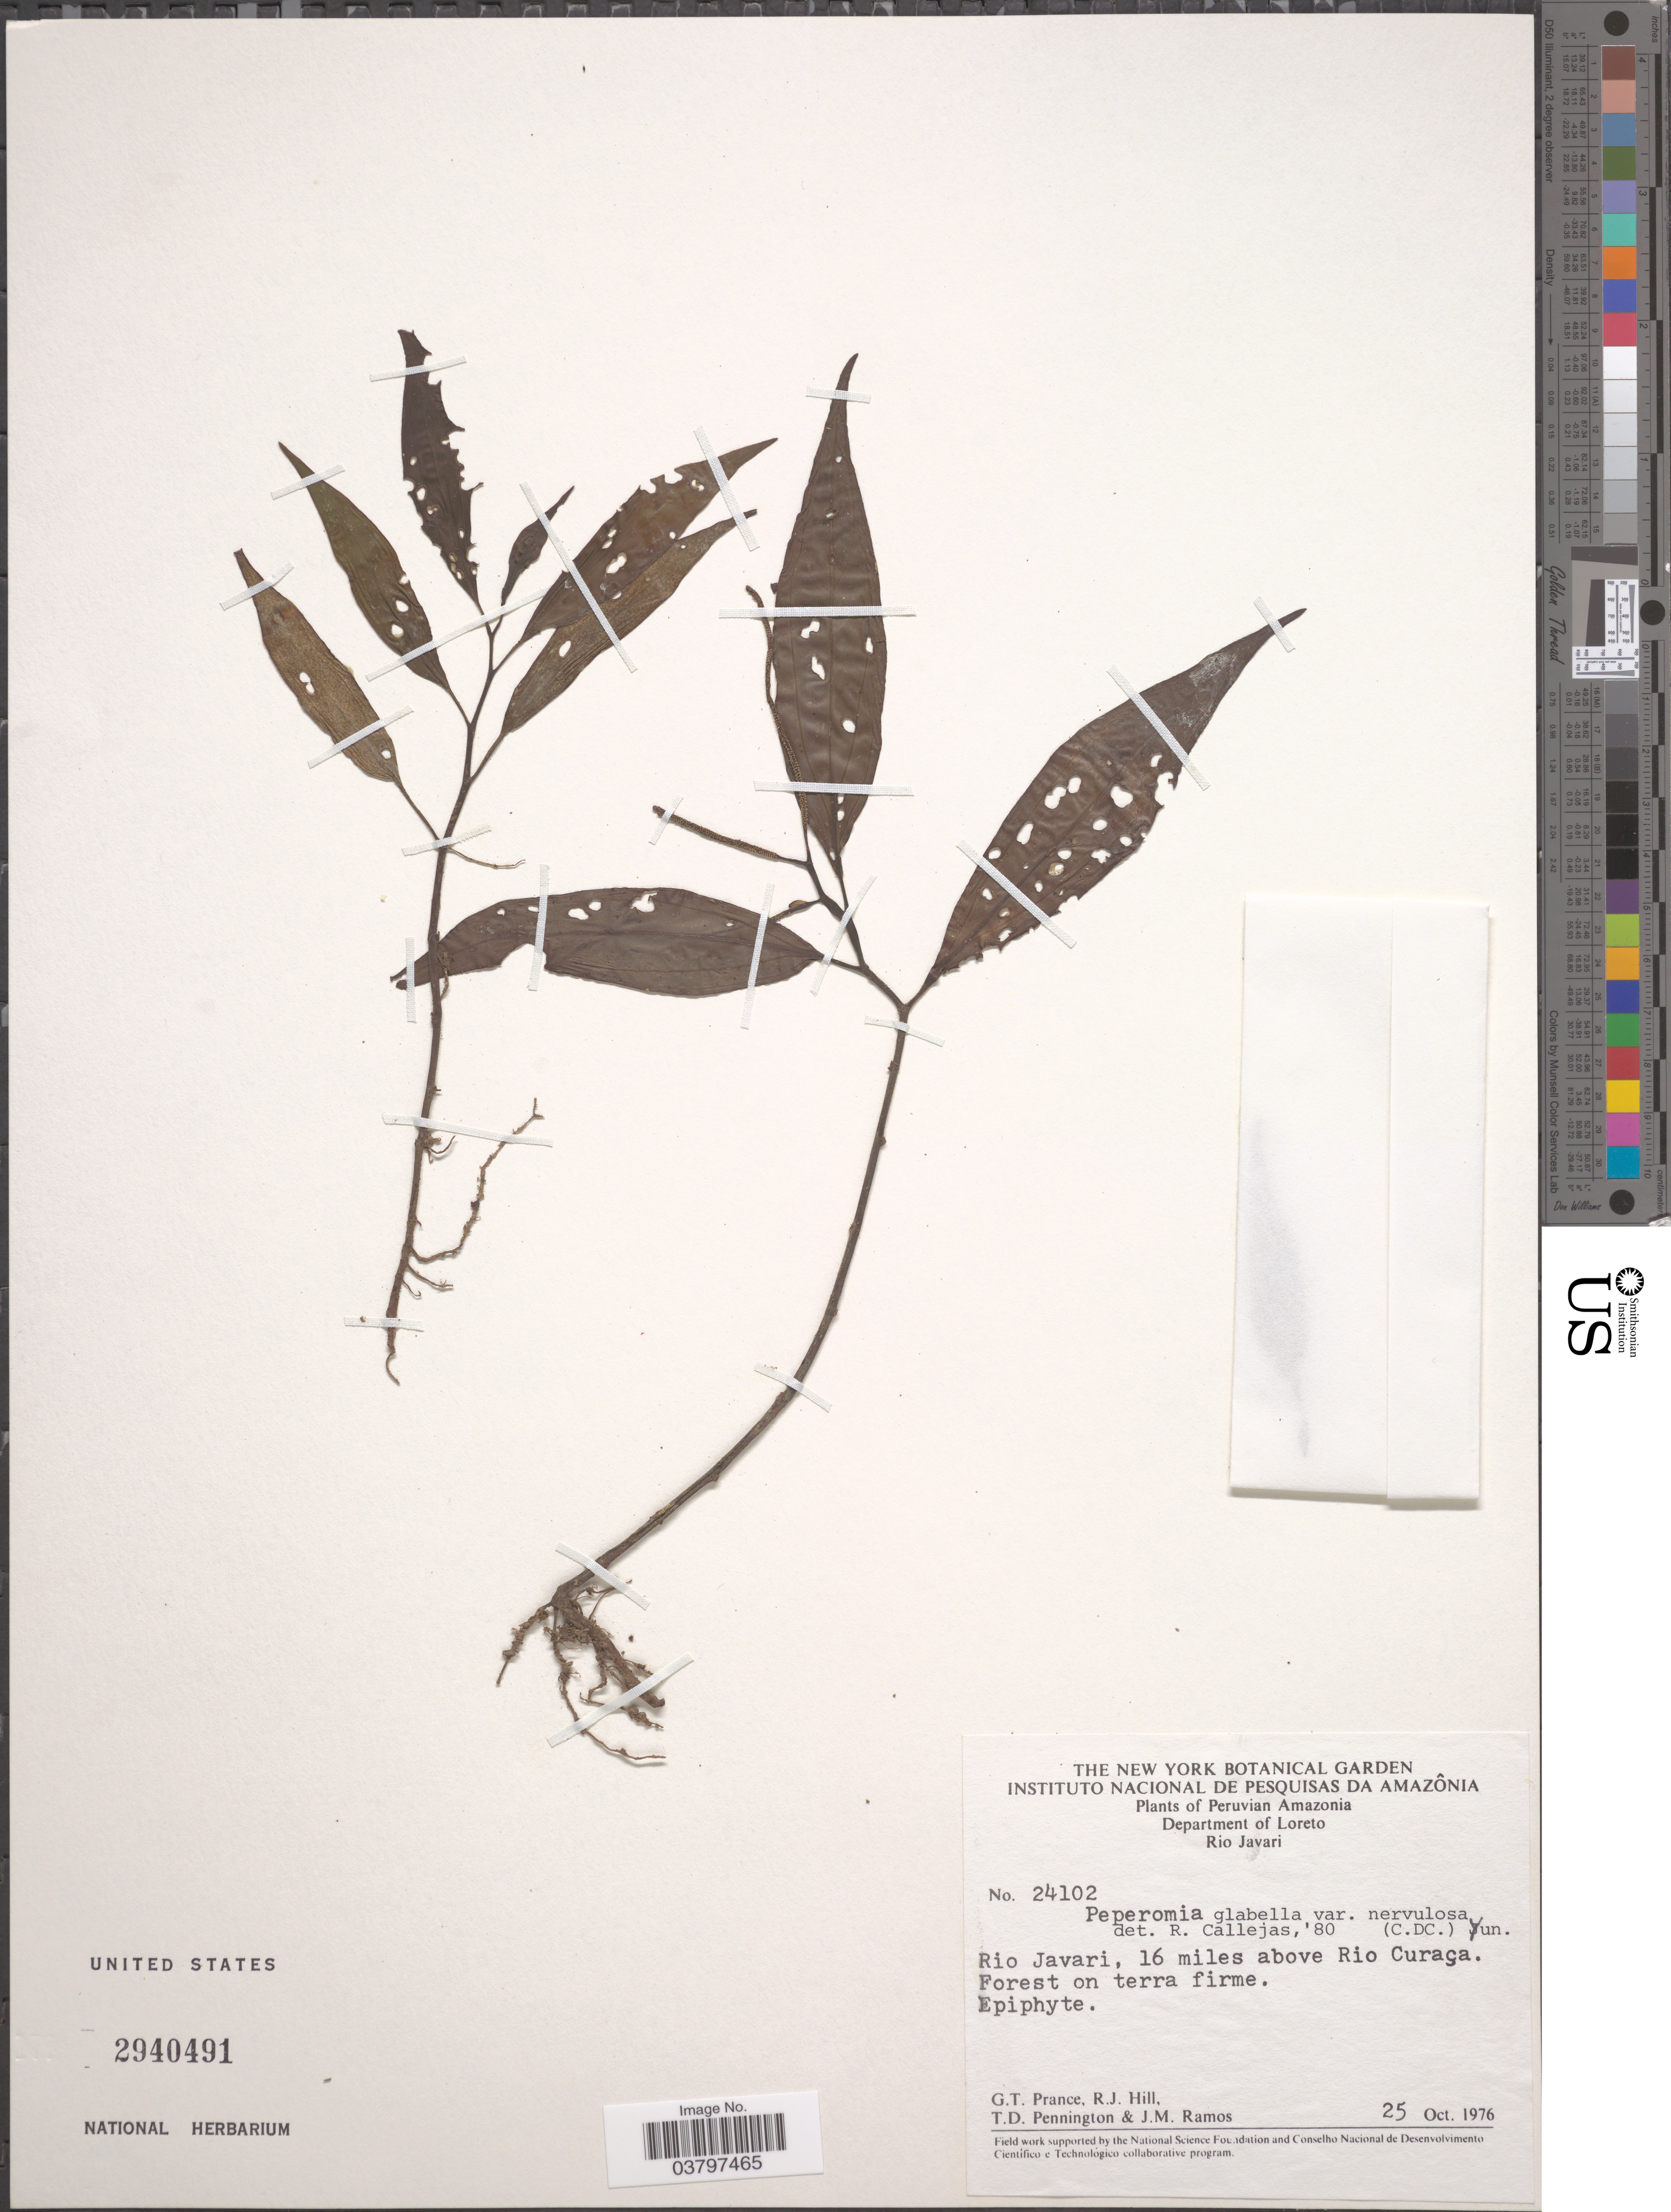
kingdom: Plantae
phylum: Tracheophyta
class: Magnoliopsida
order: Piperales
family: Piperaceae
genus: Peperomia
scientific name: Peperomia glabella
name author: (Sw.) A. Dietr.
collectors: G. T. Prance, R. J. Hill, T. D. Pennington & J. M. Ramos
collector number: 24102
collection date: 1976-10-25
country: Peru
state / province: Loreto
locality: Peruvian Amazonia. Department of Loreto. Rio Javari. Rio Javari, 16 miles above Rio Curaça.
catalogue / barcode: US 2940491